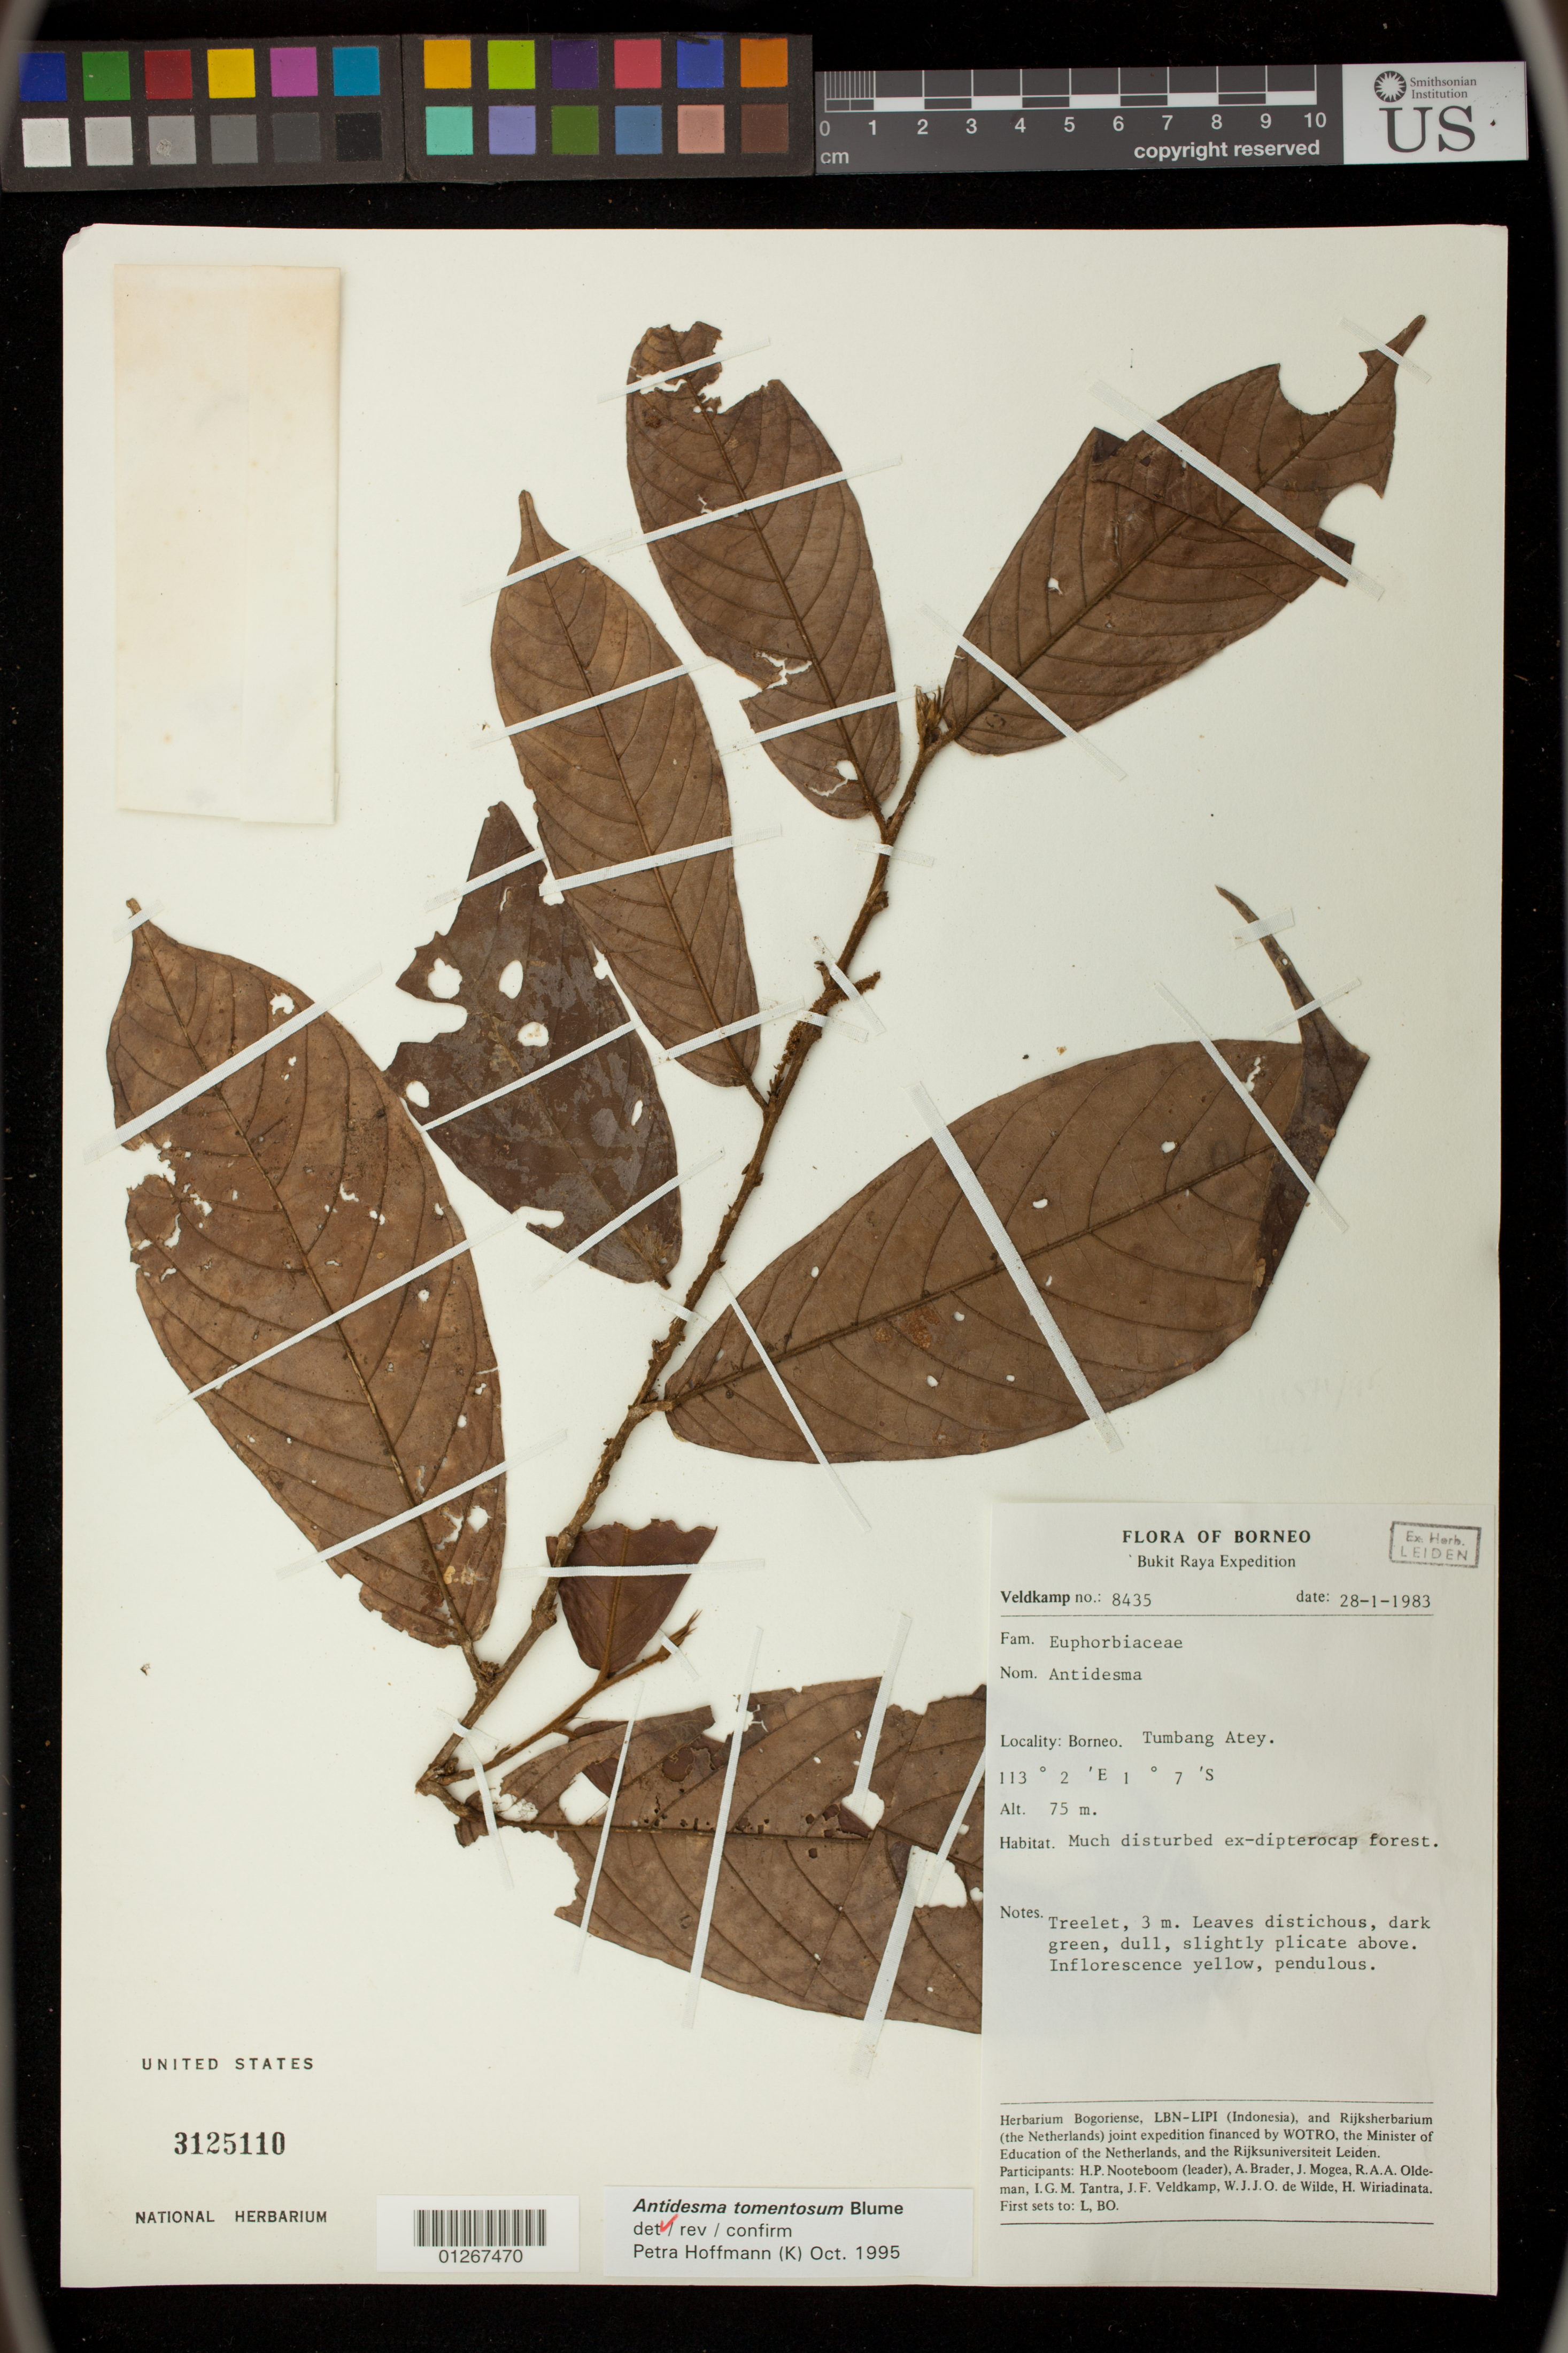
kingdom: Plantae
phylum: Tracheophyta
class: Magnoliopsida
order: Malpighiales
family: Phyllanthaceae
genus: Antidesma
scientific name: Antidesma tomentosum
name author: Blume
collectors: J. F. Veldkamp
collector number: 8435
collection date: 1983-01-28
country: Indonesia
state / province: Kalimantan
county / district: Kalimantan Tengah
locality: Borneo, Tumbang (Tumbang Atey)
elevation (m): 75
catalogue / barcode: US 3125110